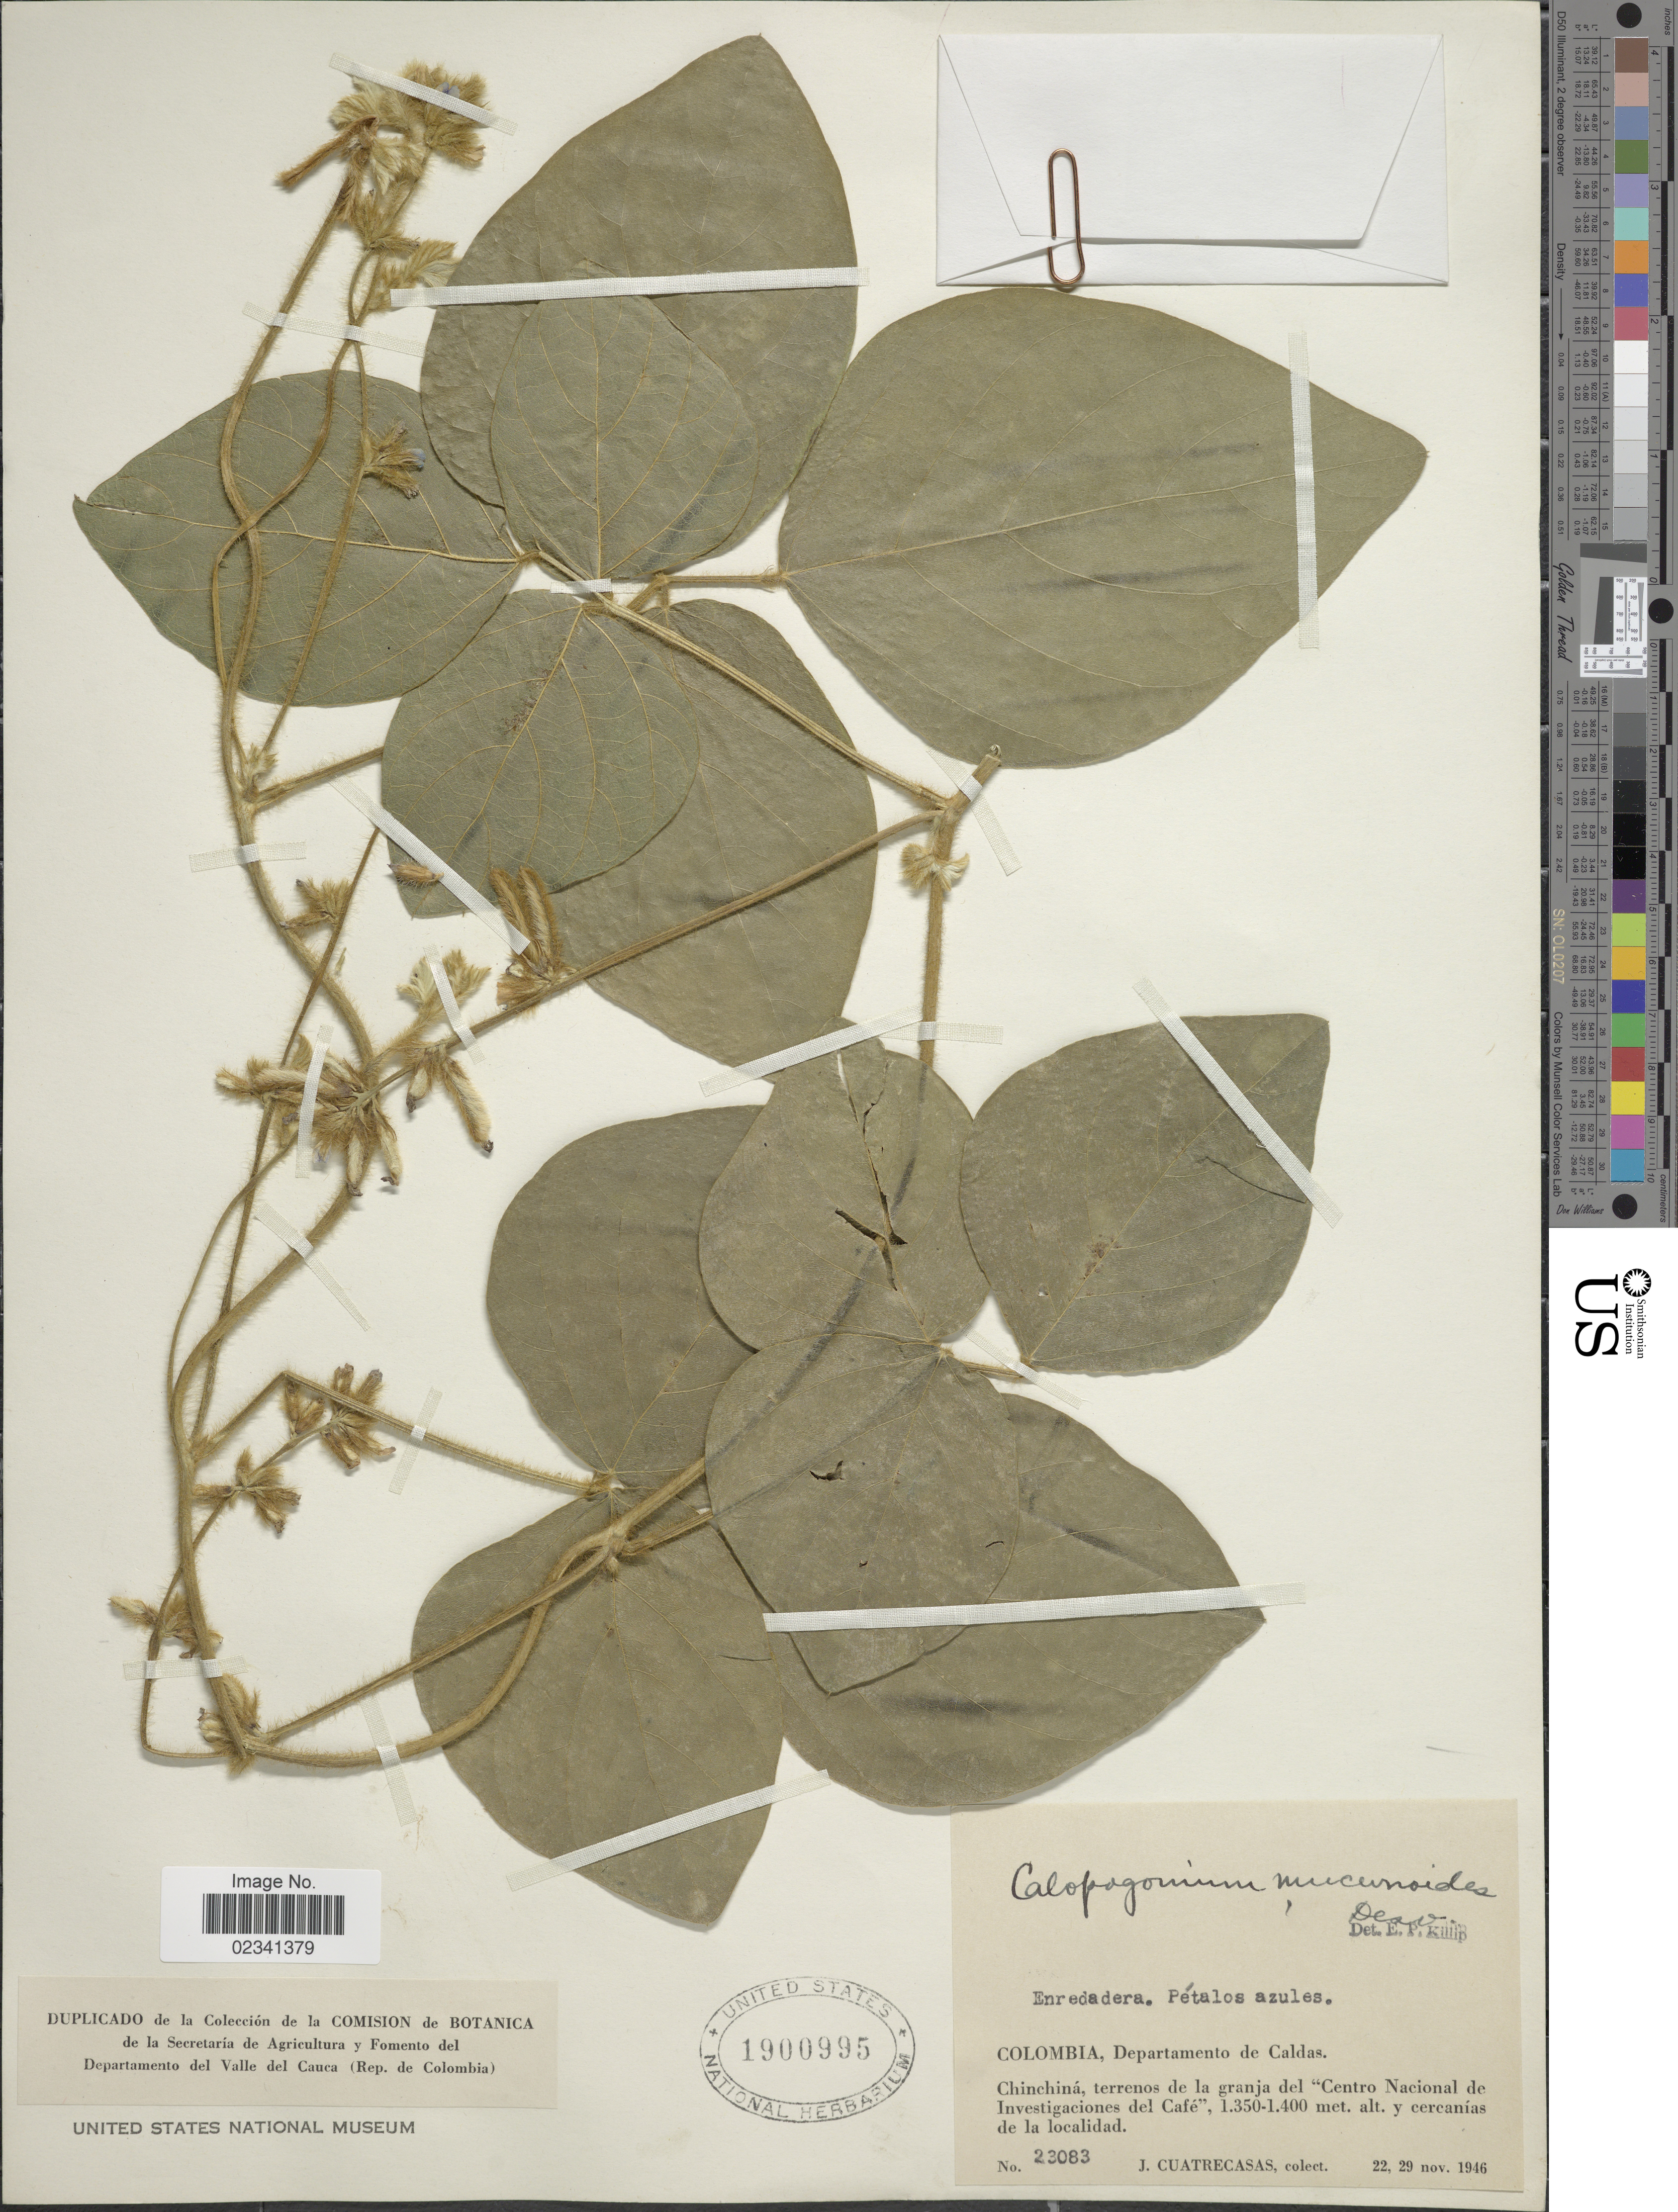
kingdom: Plantae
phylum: Tracheophyta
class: Magnoliopsida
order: Fabales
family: Fabaceae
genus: Calopogonium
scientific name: Calopogonium mucunoides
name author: Desv.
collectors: J. Cuatrecasas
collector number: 23083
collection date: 1946-11-22/1946-11-29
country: Colombia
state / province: Caldas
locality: Chinchinca, terrenos de la granja del "Centro Nacional de Investigaciones del Cafe" y cercanias de la localidad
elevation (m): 1350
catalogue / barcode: US 1900995